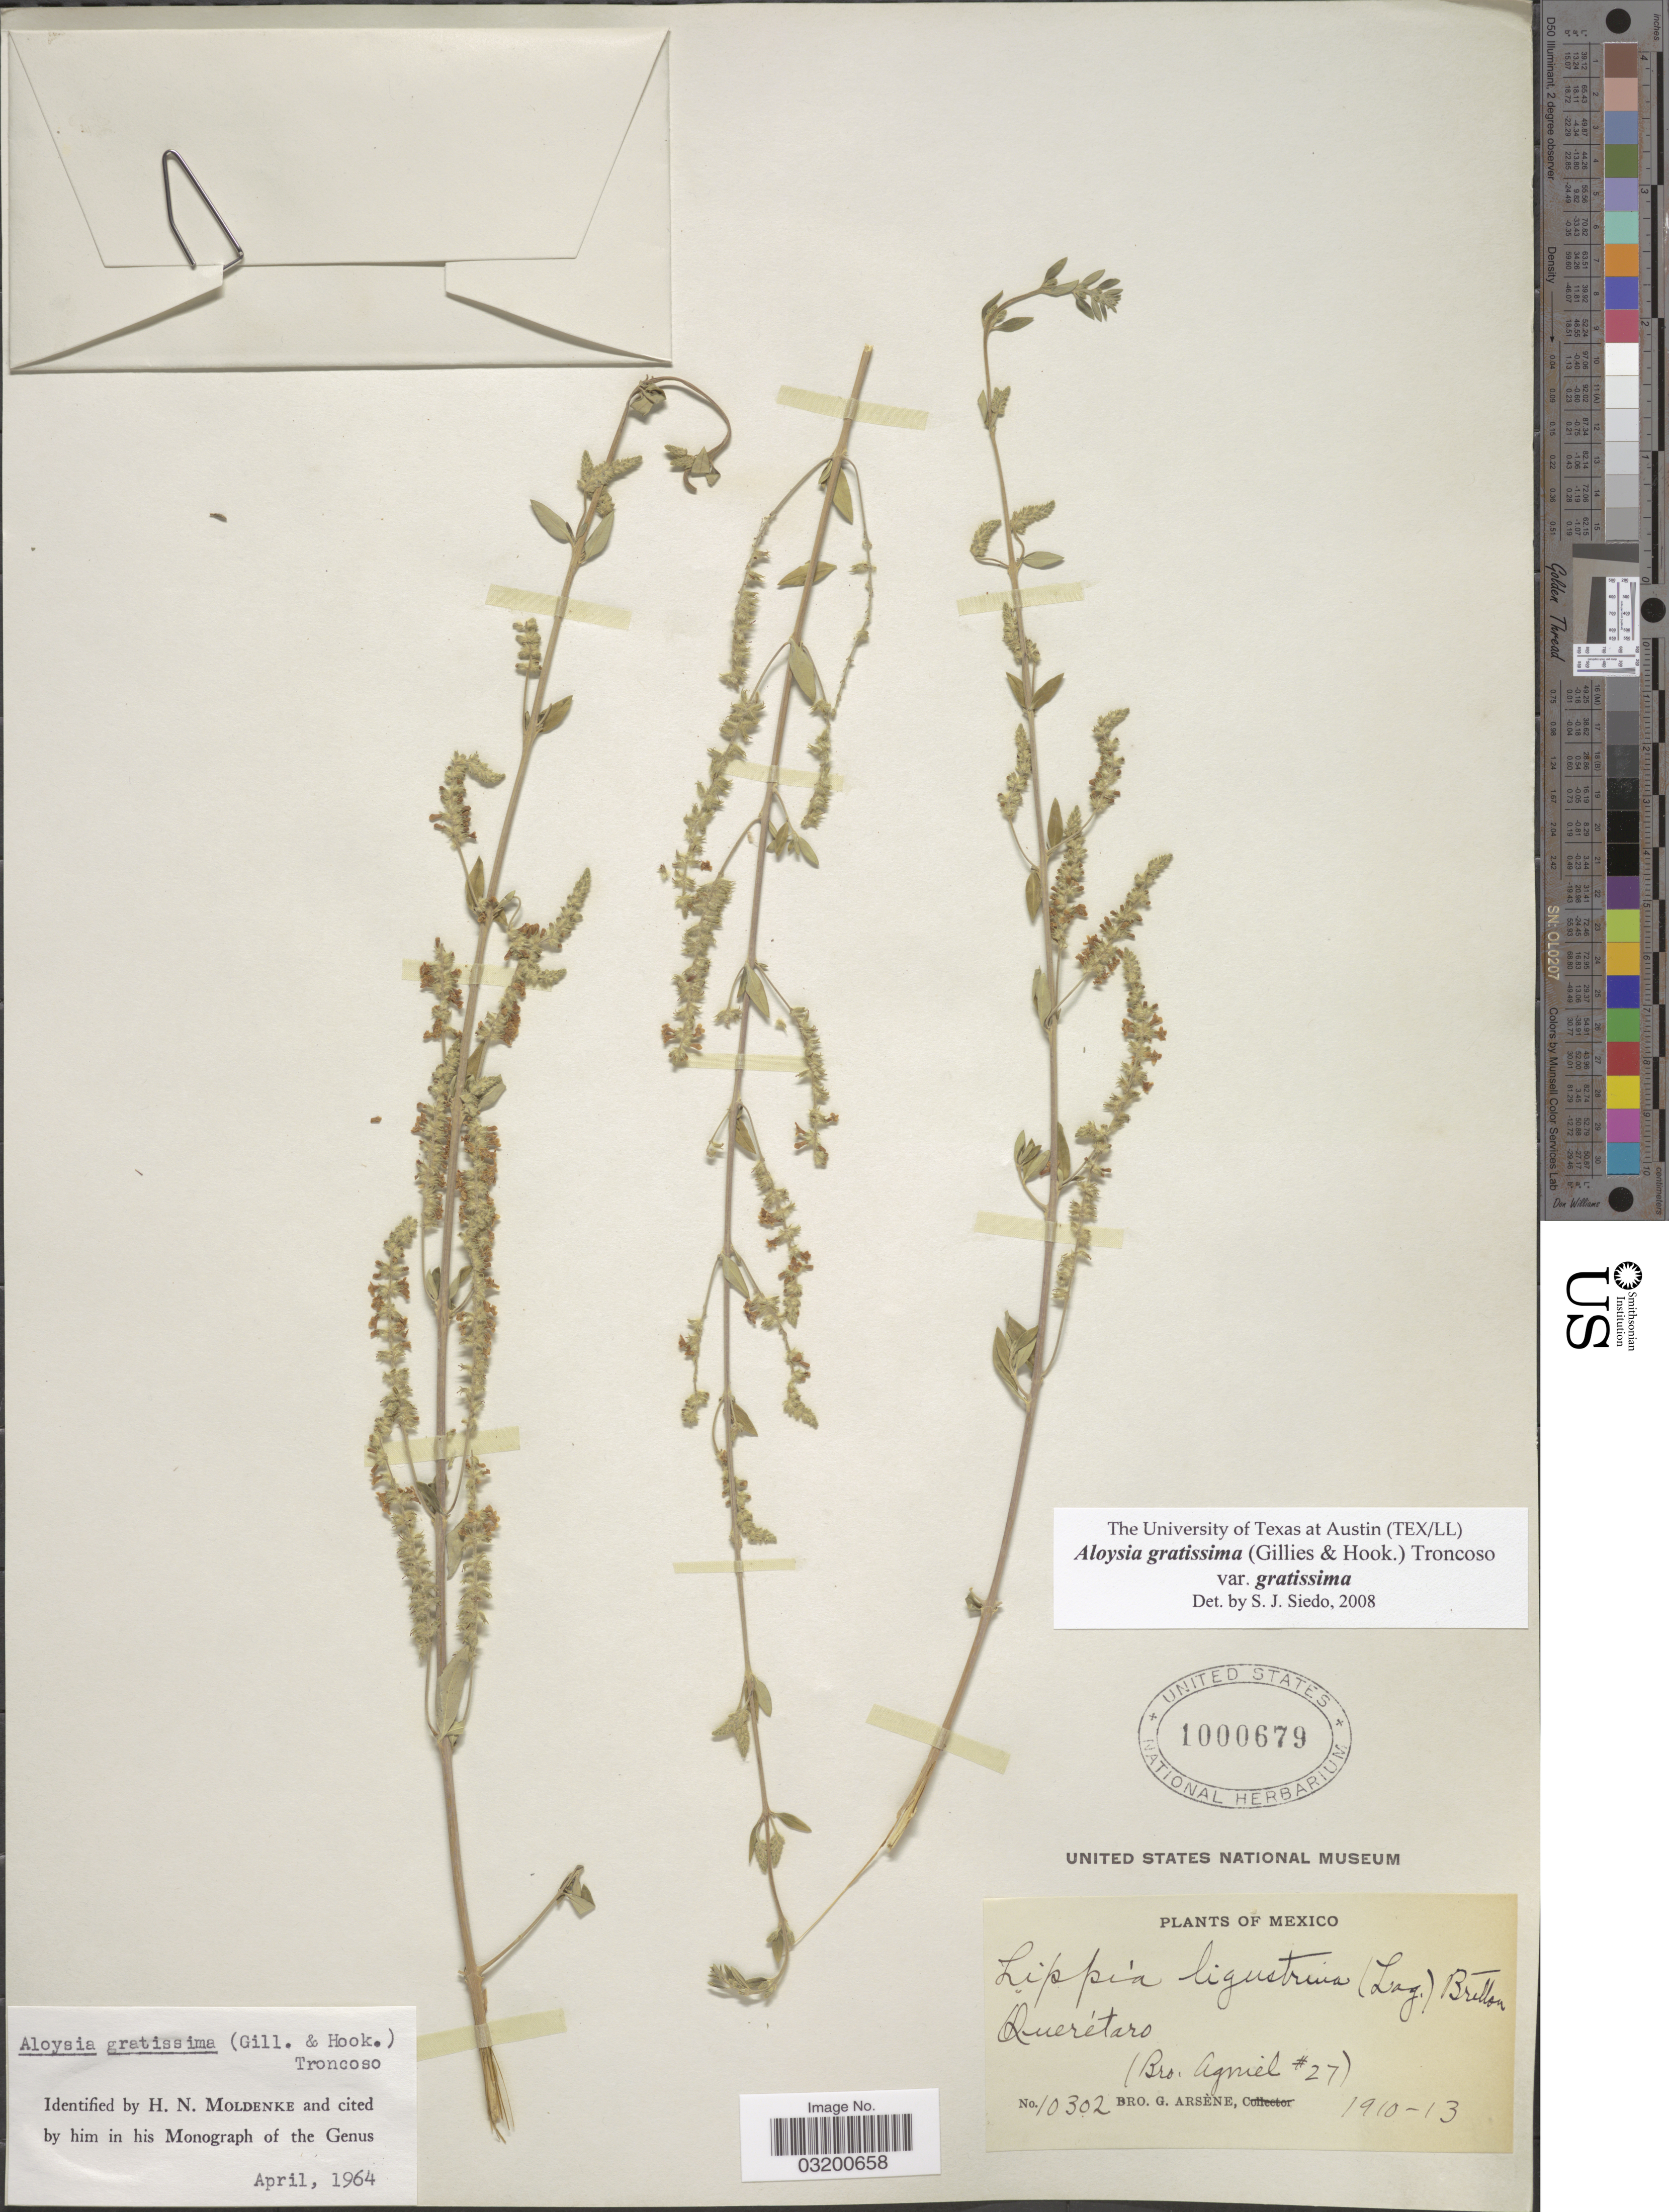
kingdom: Plantae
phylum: Tracheophyta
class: Magnoliopsida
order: Lamiales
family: Verbenaceae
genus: Aloysia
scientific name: Aloysia gratissima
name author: (Gillies & Hook.) Tronc.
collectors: Bro. G. Arsène & Bro. Agniel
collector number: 10302/27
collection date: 1910/1913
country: Mexico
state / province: Querétaro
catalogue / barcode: US 1000679